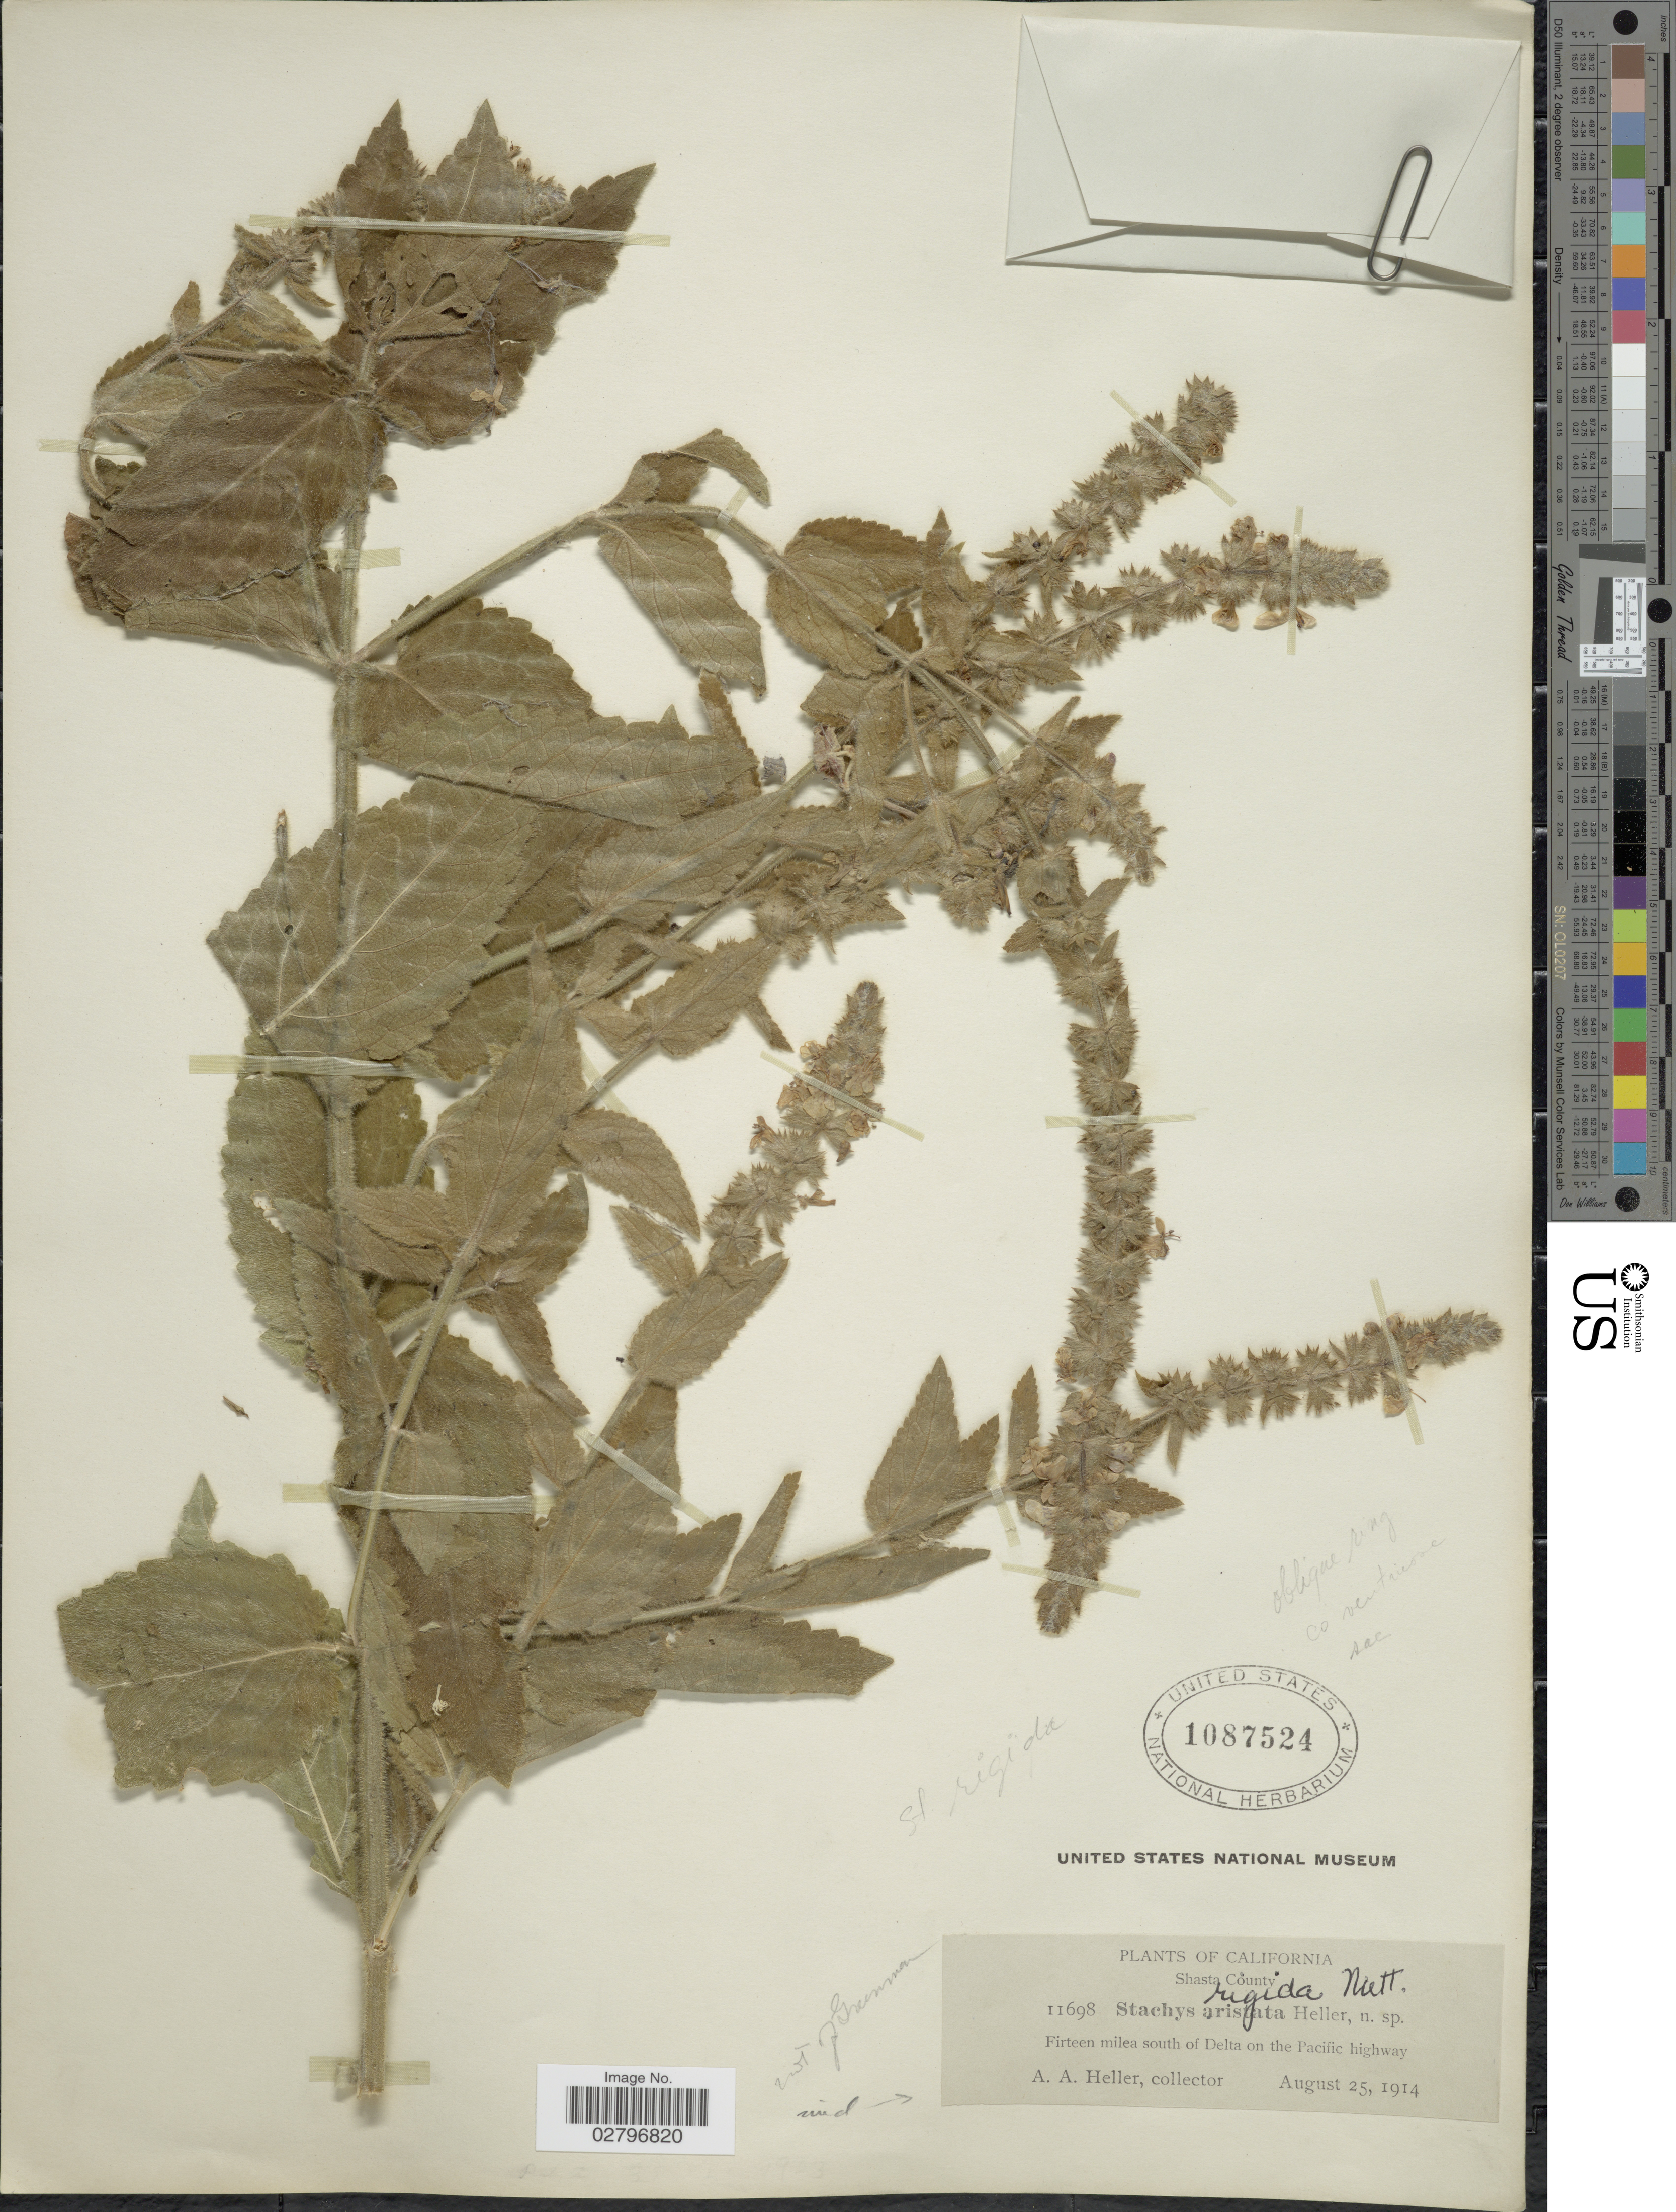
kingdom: Plantae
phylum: Tracheophyta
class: Magnoliopsida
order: Lamiales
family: Lamiaceae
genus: Stachys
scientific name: Stachys rigida subsp. typica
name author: Epling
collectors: A. A. Heller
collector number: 11698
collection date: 1914-08-25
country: United States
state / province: California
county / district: Shasta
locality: Shasta County, Firteen milea south of Delta on the Pacific highway.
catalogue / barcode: US 1087524